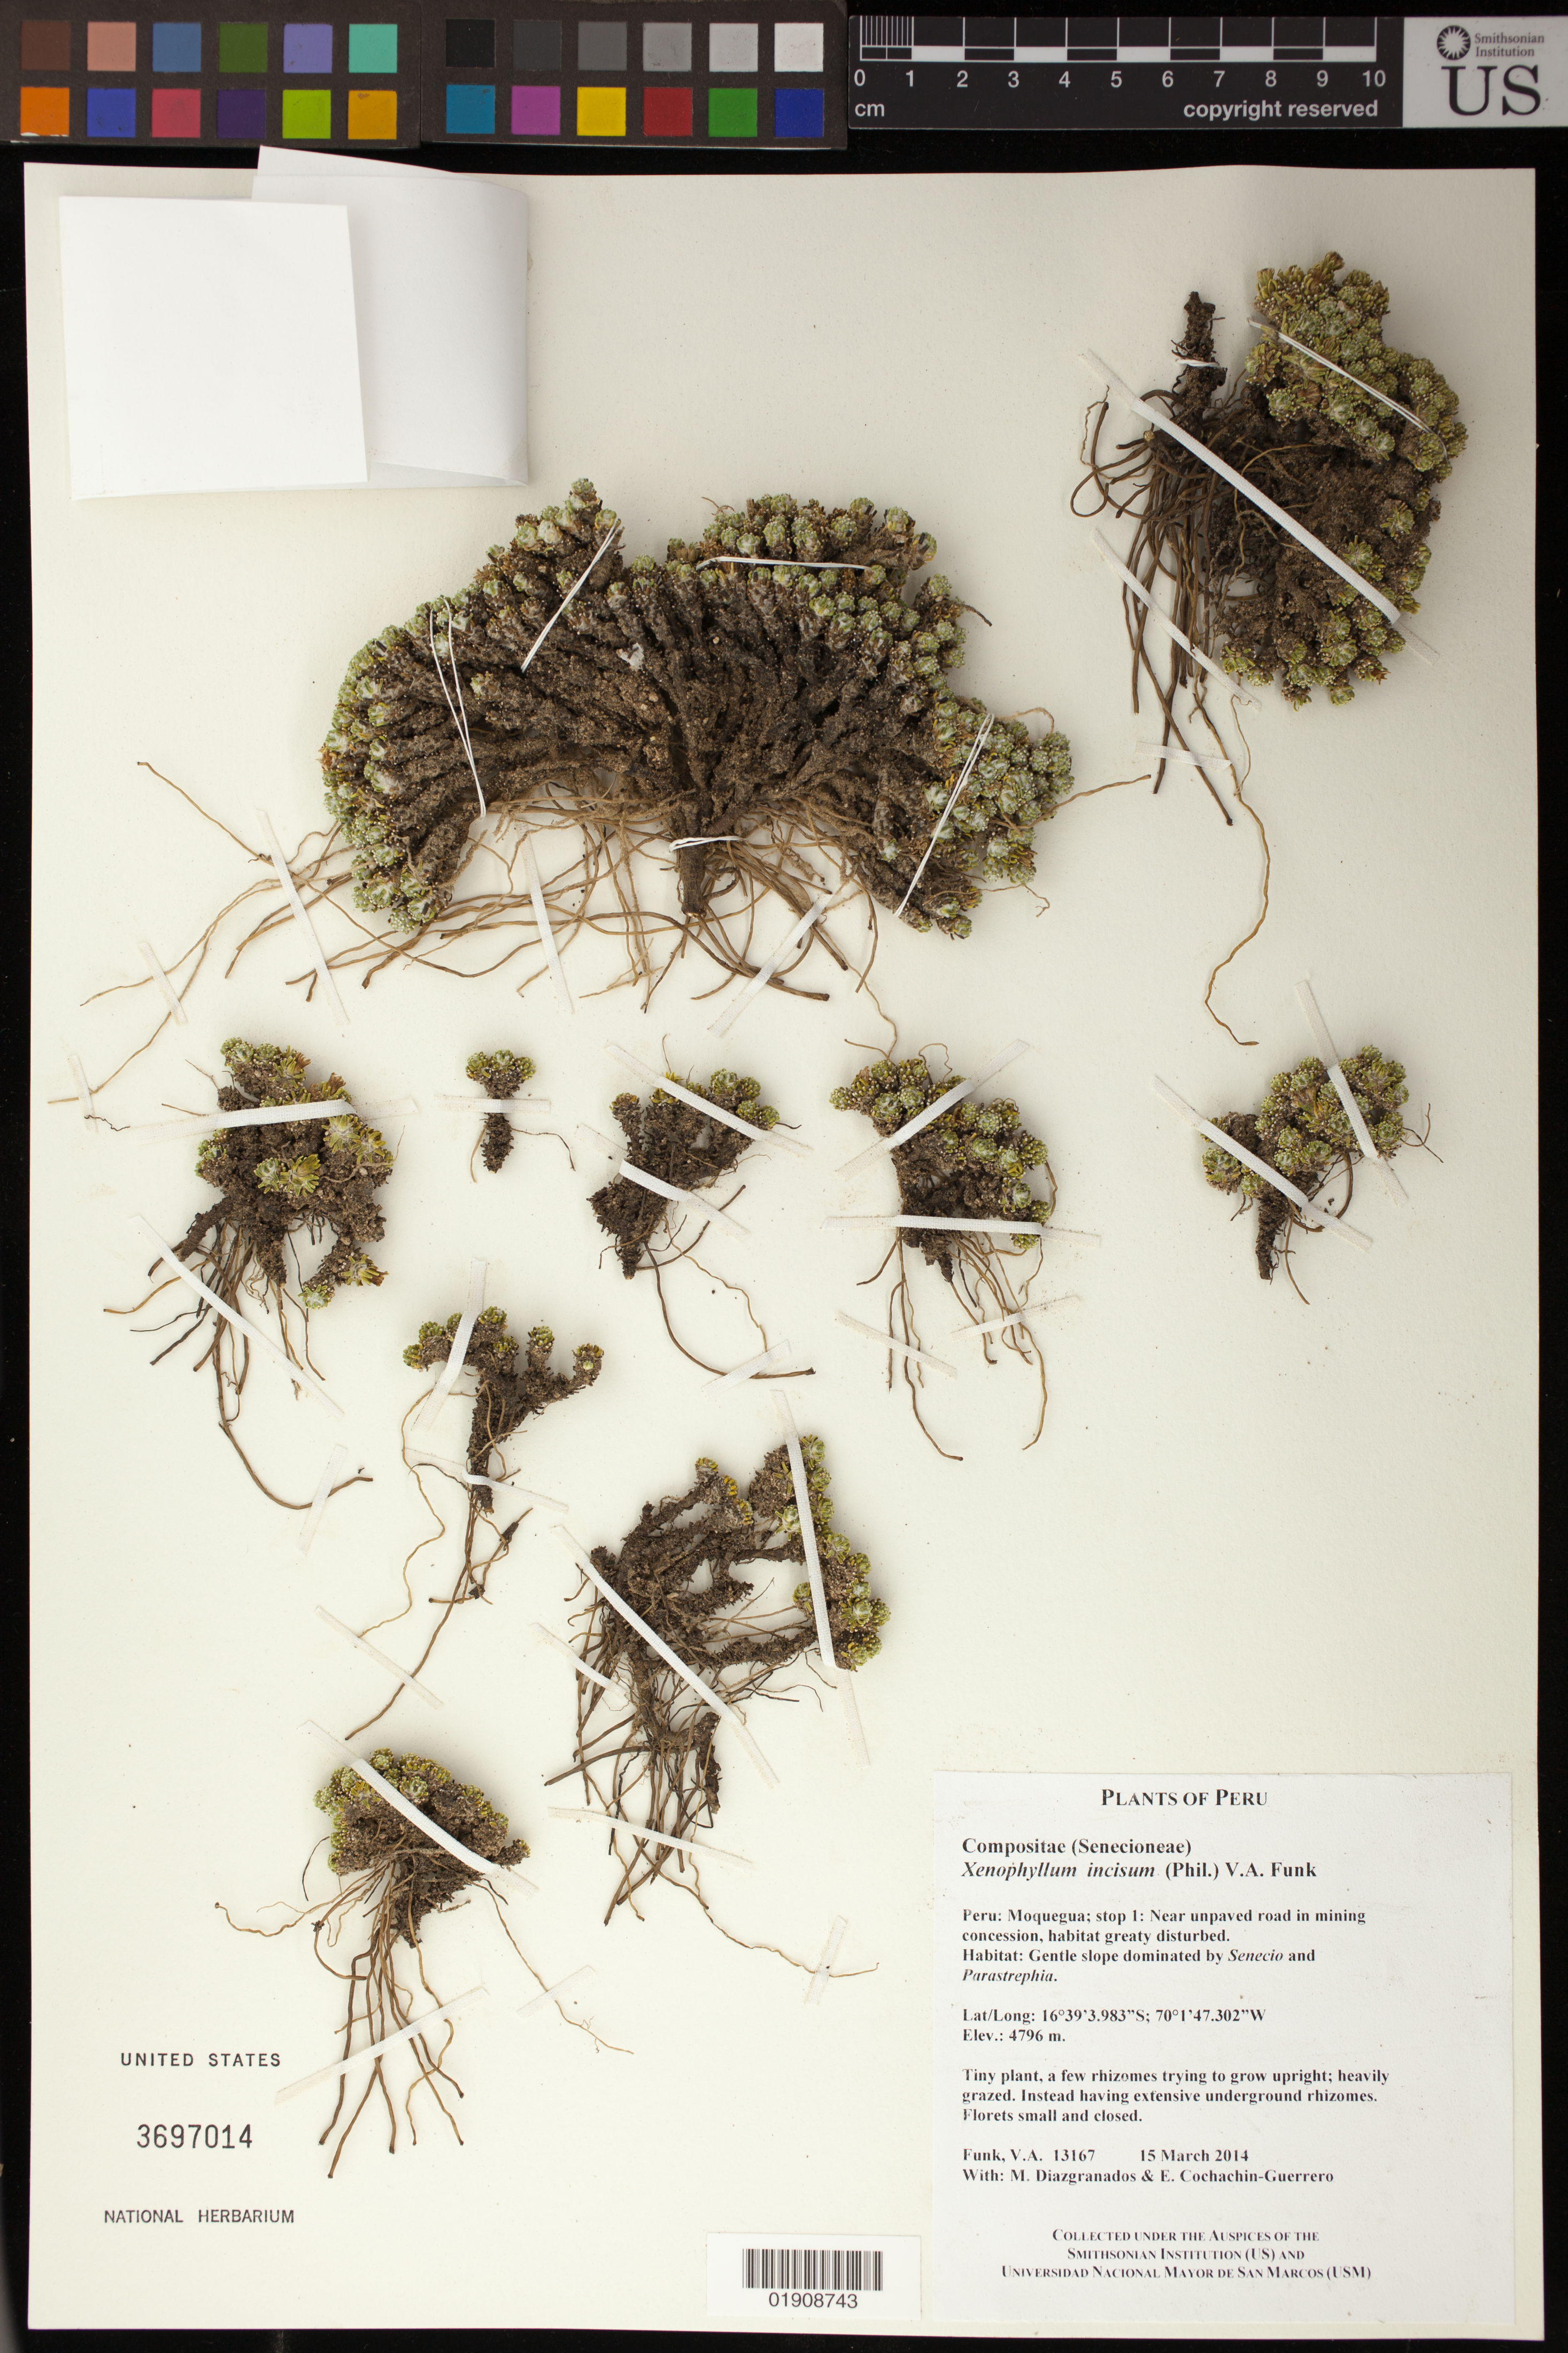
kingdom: Plantae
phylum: Tracheophyta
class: Magnoliopsida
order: Asterales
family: Asteraceae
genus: Xenophyllum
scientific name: Xenophyllum poposum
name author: (Phil.) V.A. Funk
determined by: Calvo, Joel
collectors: M. Diazgranados C. & E. Cochachin Guerrero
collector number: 13167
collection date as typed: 15 March 2014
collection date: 2014-03-15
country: Peru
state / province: Moquegua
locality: Near unpaved road in mining concession, habitat greaty disturbed.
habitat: Gentle slope dominated by Senecio and Parastrephia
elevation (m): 4796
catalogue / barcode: US 3697014